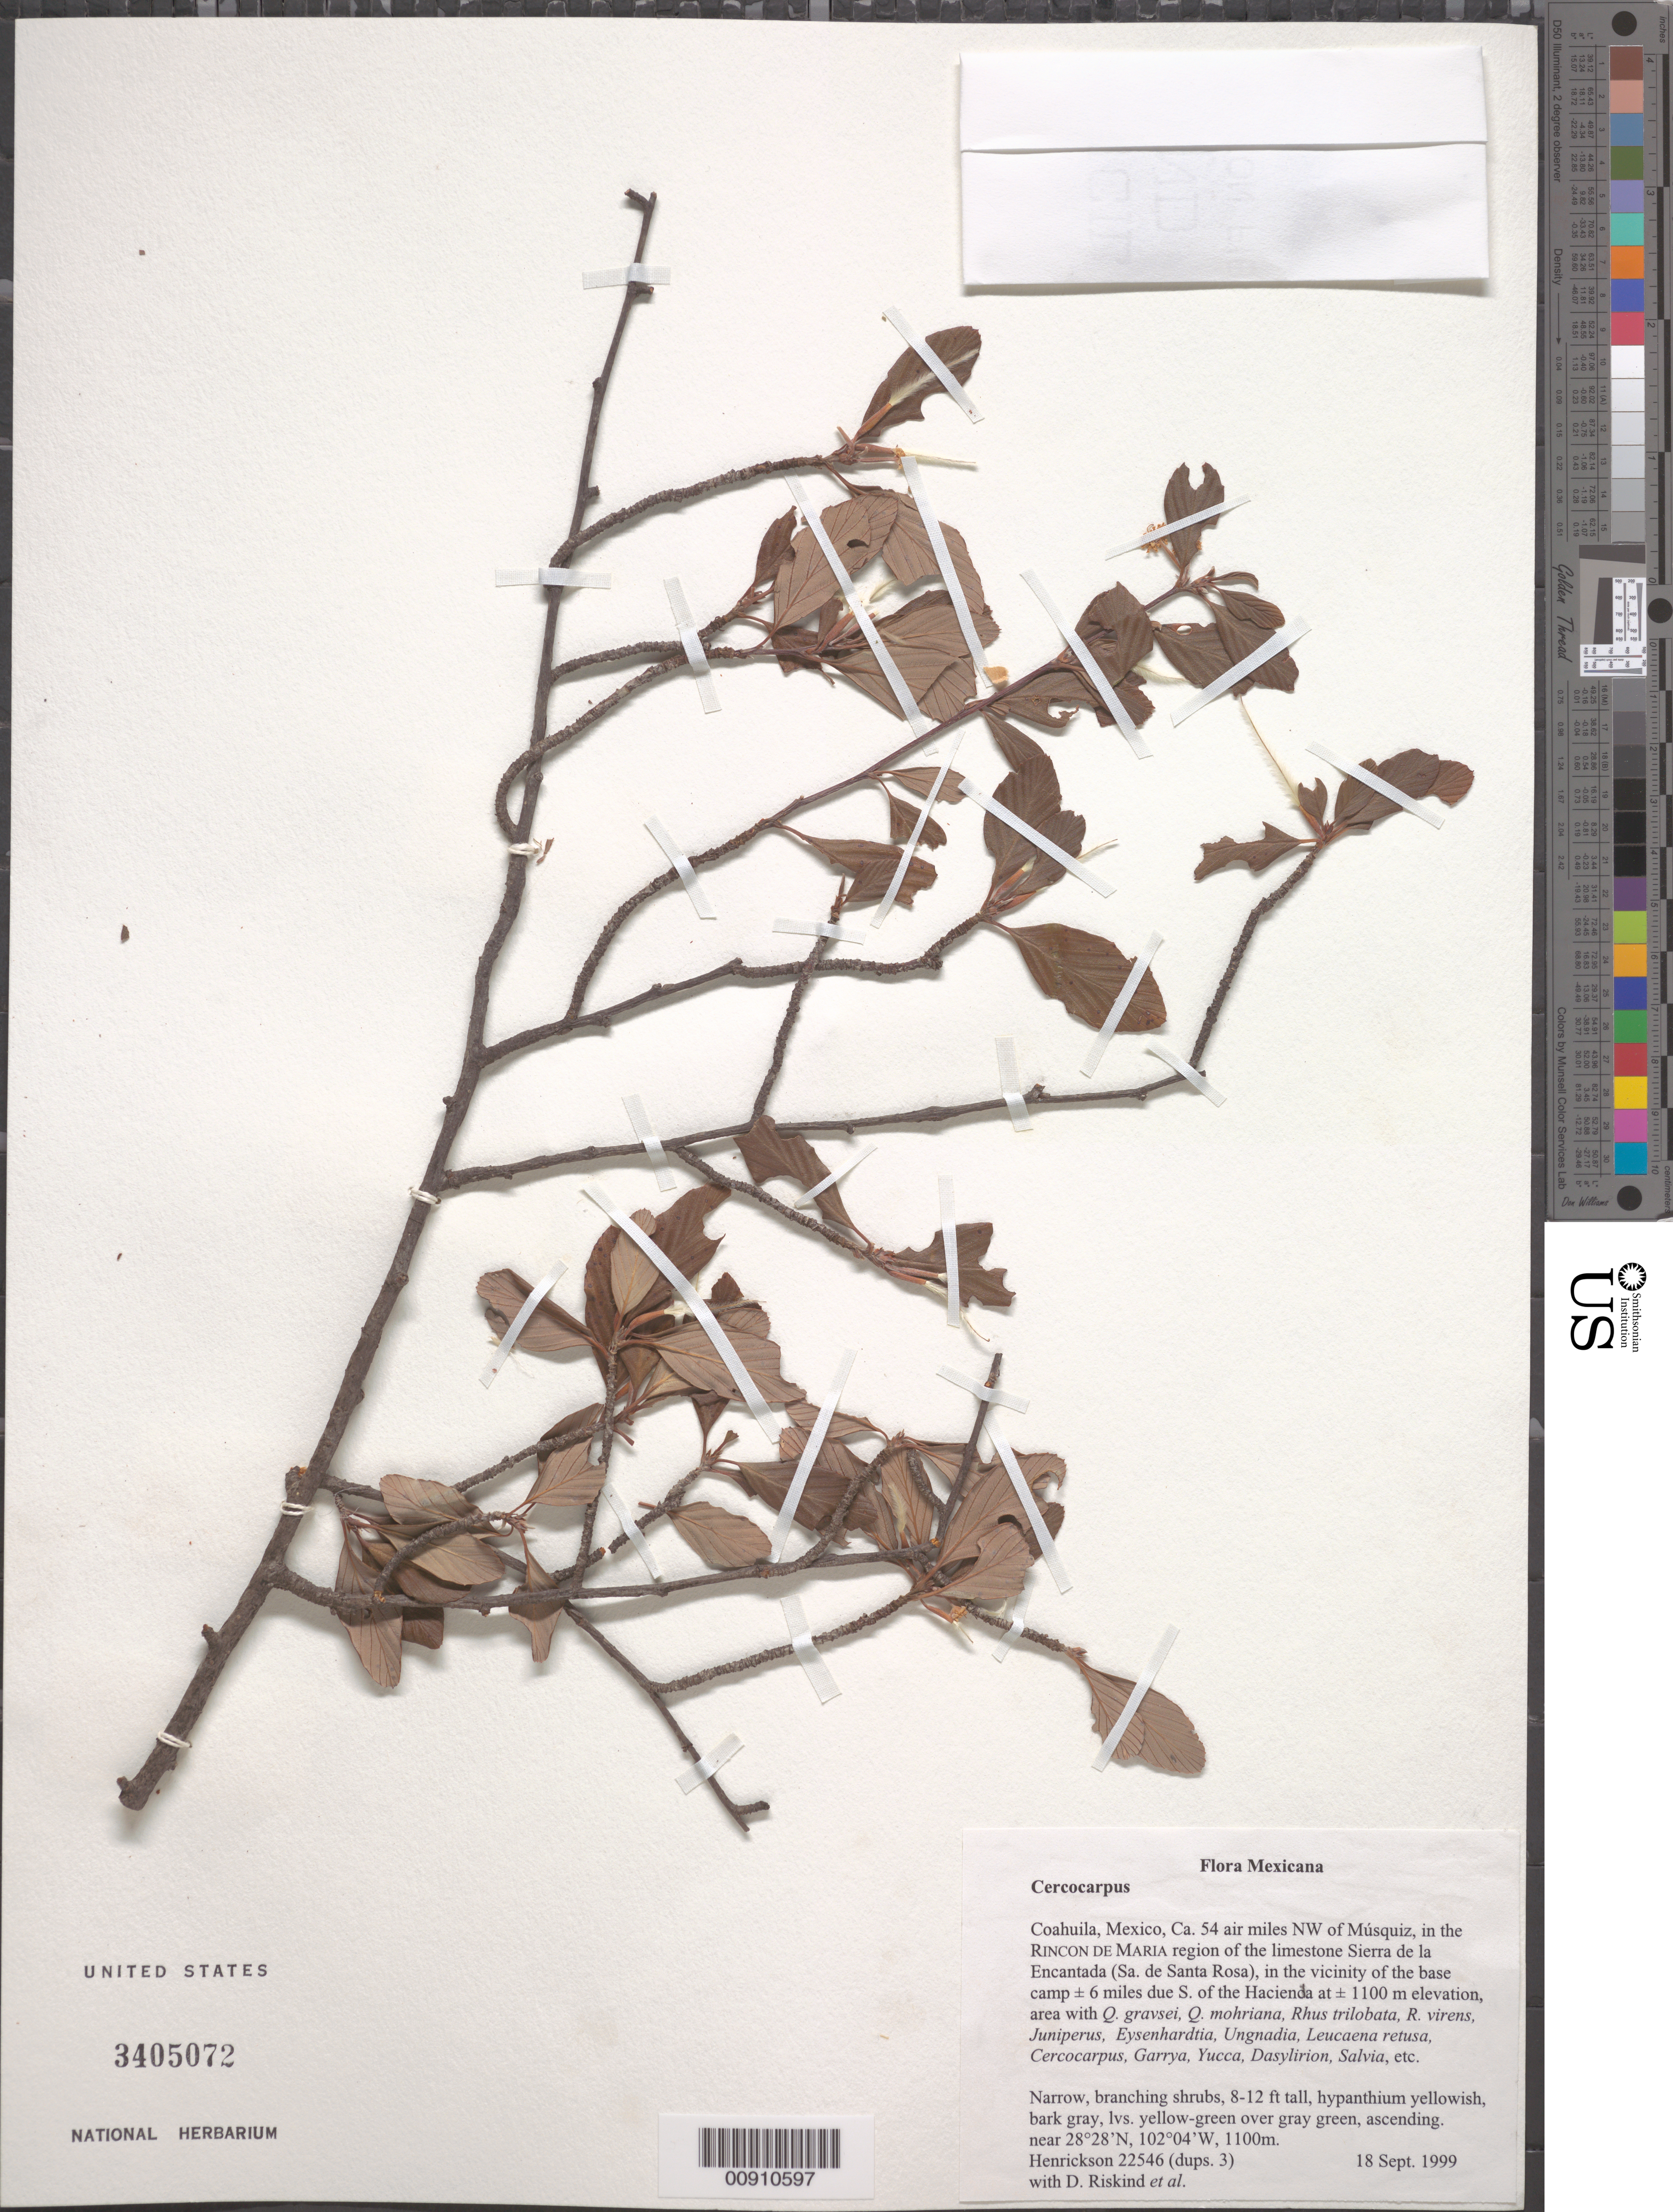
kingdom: Plantae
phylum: Tracheophyta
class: Magnoliopsida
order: Rosales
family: Rosaceae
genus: Cercocarpus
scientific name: Cercocarpus sp.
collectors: J. Henrickson, D. Riskind & et al.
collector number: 22546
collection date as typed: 18 Sep 1999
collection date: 1999-09-18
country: Mexico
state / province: Coahuila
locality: Coahuila, ca. 54 air miles NW of Músquiz, in the Rincon de Maria region of the limestone Sierra de la Encantada (Sa. De Santa Rosa), in the vicinity of the base camp ± 6 miles due S. of the Hacienda.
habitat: Area with Q. gravsei, Q. mohriana, Rhus trilobata, R. virens, Juniperus, Eysenhardtia, Ungnadia, Leucaena retusa, Cercocarpus, Garrya, Yucca, Dasylirion, Salvia, etc.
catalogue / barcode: US 3405072